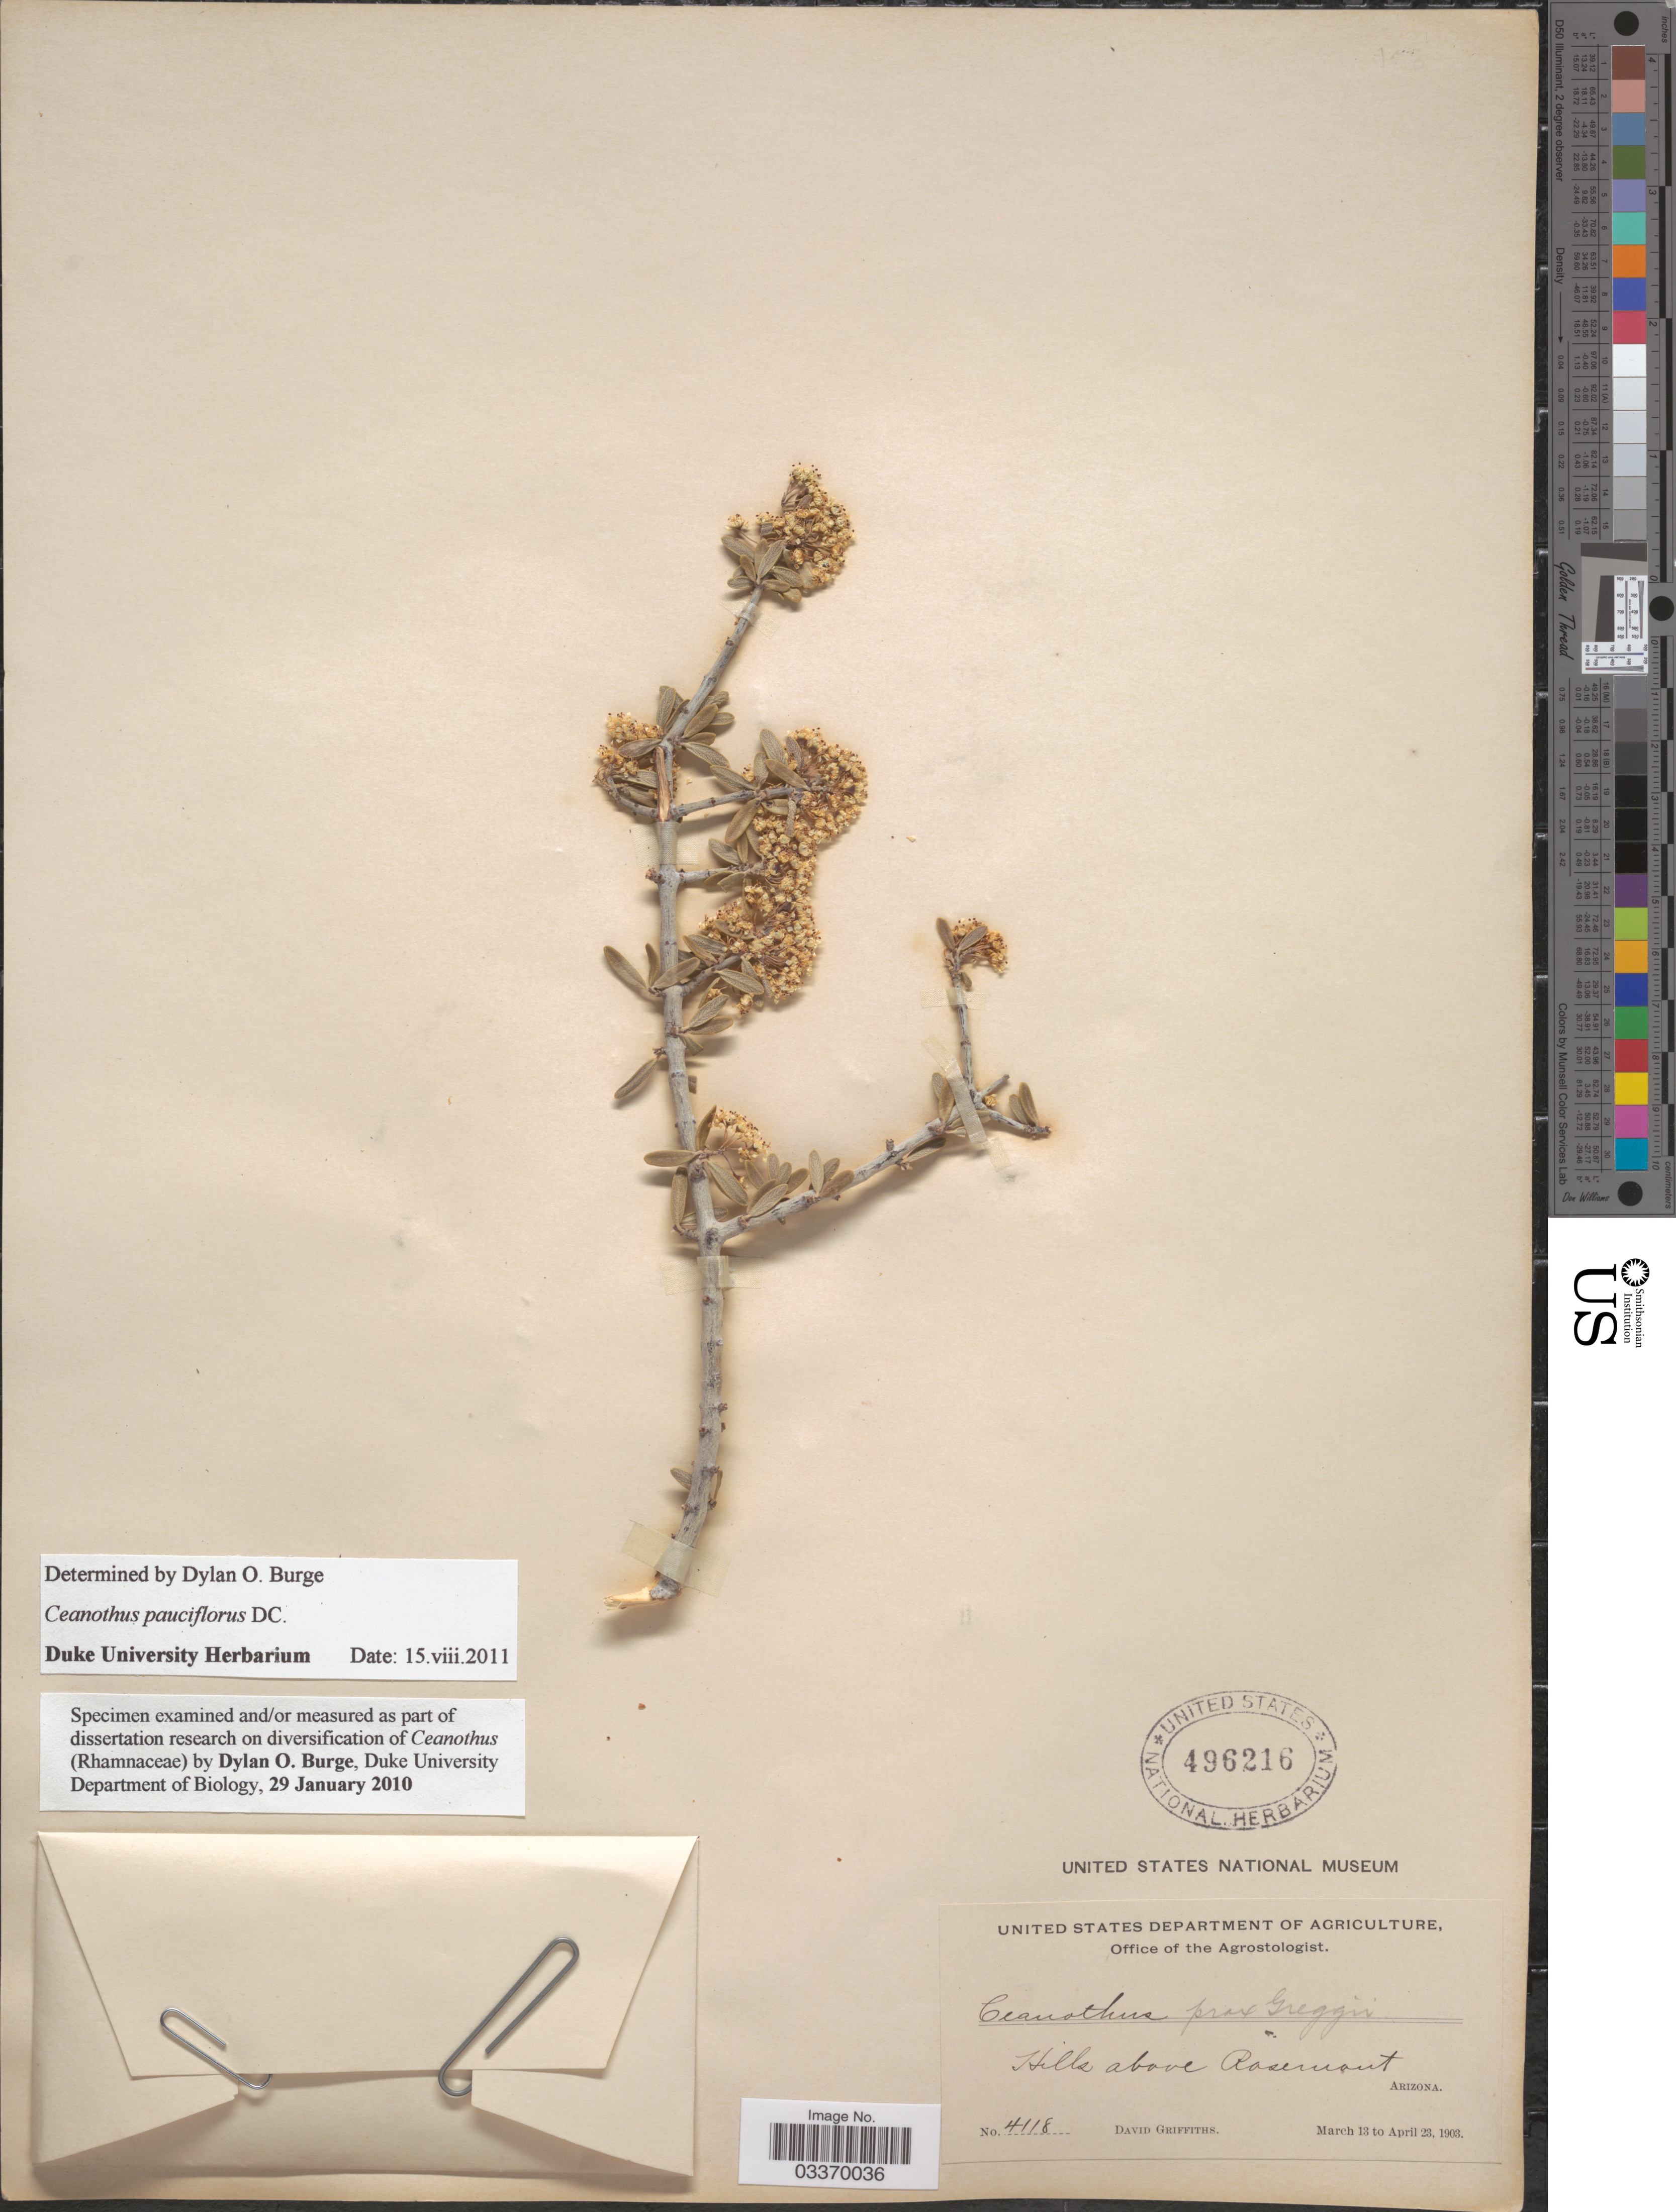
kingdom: Plantae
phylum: Tracheophyta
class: Magnoliopsida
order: Rosales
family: Rhamnaceae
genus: Ceanothus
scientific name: Ceanothus pauciflorus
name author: DC.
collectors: D. Griffiths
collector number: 4118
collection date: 1903-03-13/1903-04-23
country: United States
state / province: Arizona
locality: Hills above Rosemont.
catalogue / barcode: US 496216